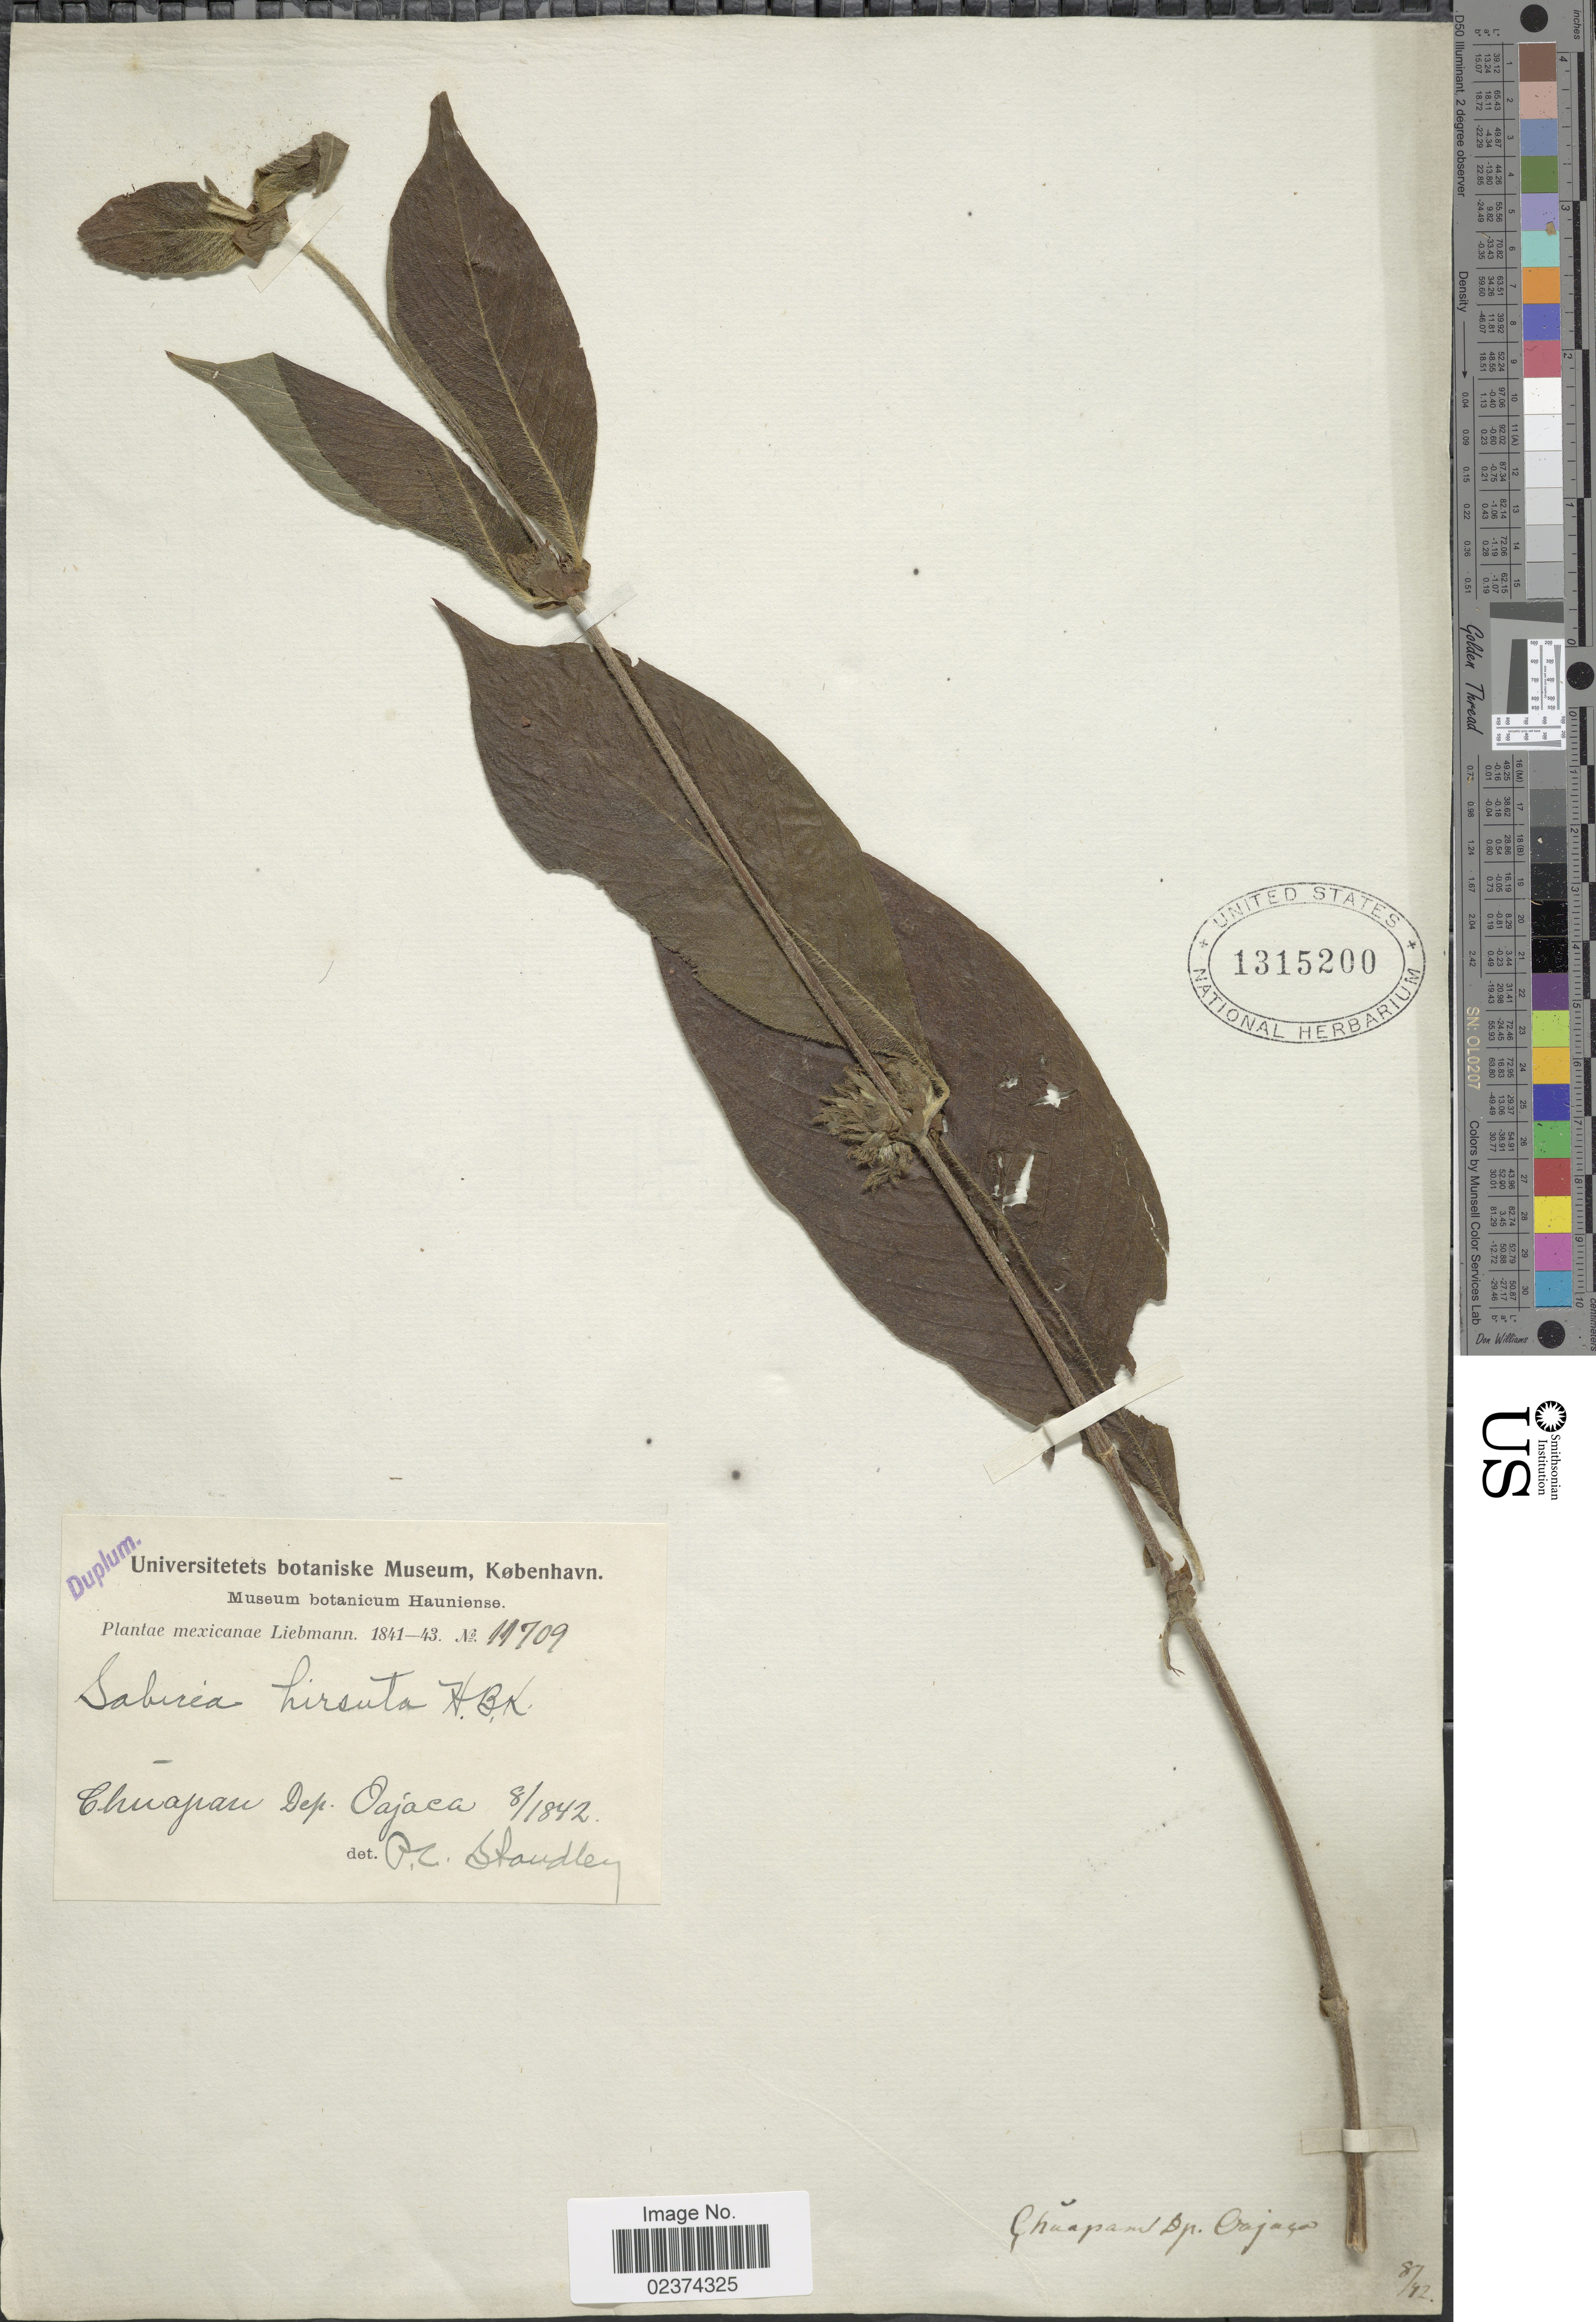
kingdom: Plantae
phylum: Tracheophyta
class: Magnoliopsida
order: Gentianales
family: Rubiaceae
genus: Sabicea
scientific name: Sabicea hirsuta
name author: Kunth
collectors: Liebmann, --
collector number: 11709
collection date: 1842-08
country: Mexico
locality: Chuapan, Dep. Oajaca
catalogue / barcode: US 1315200